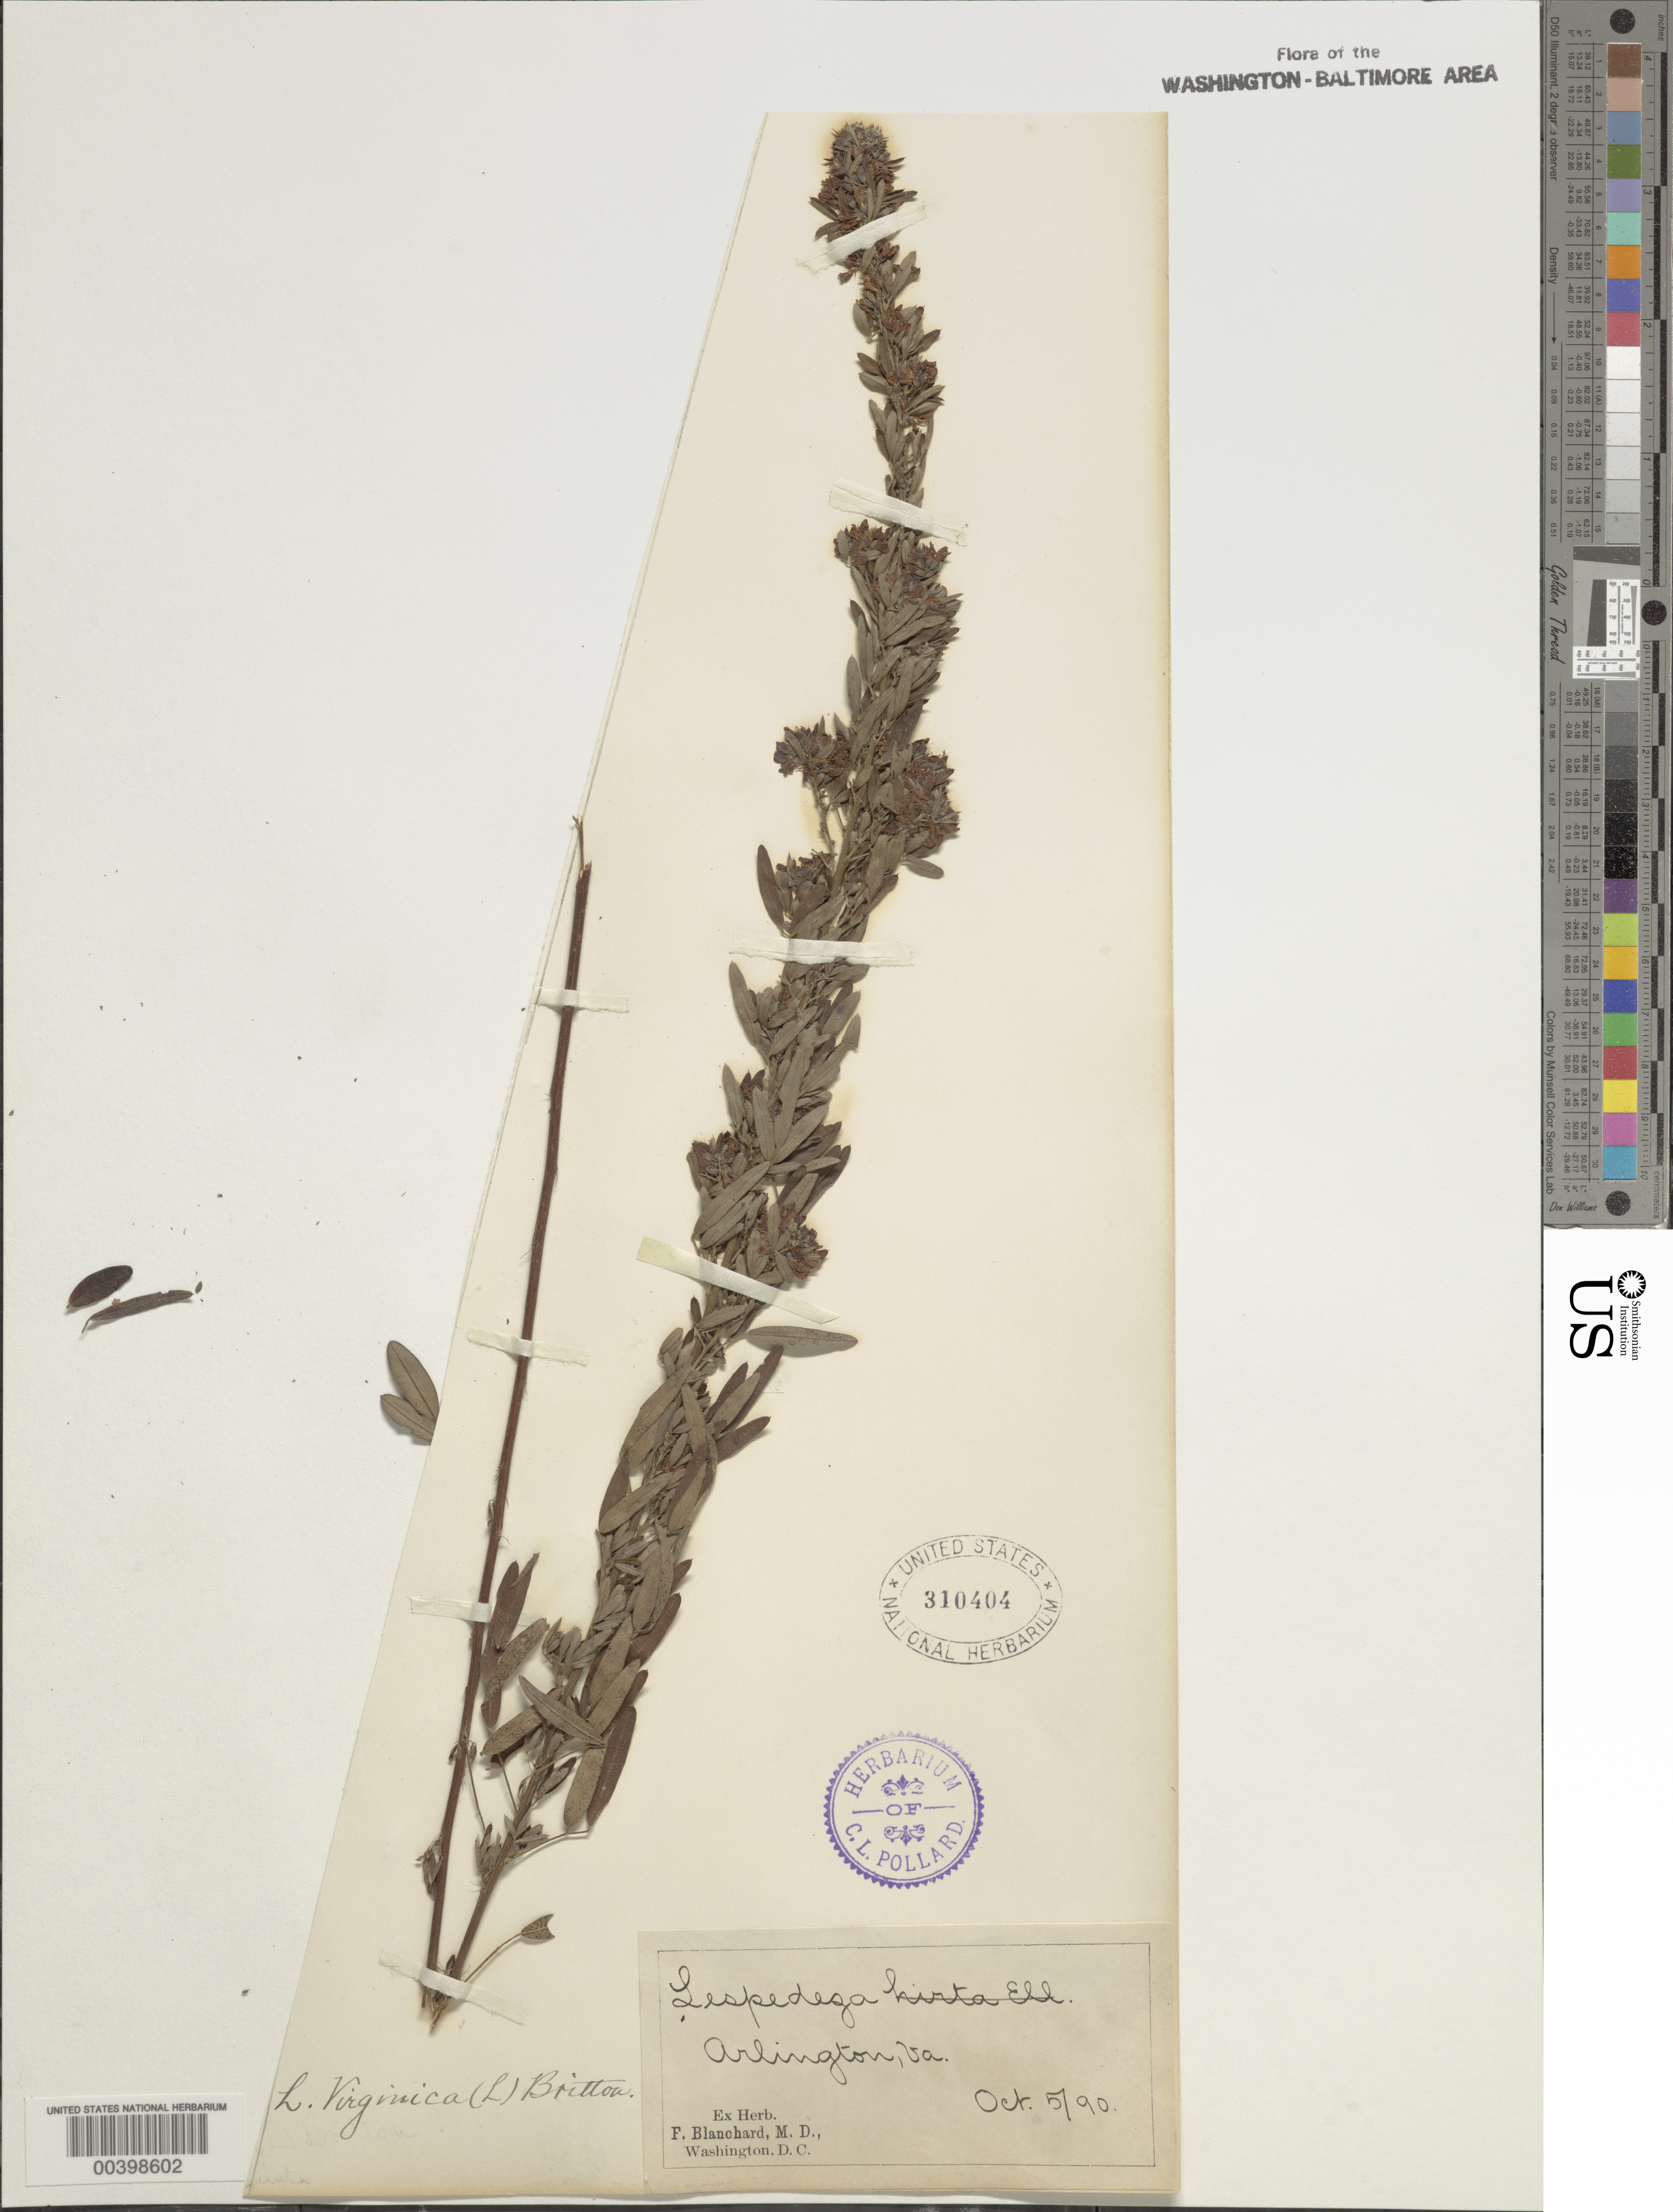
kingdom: Plantae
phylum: Tracheophyta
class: Magnoliopsida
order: Fabales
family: Fabaceae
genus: Lespedeza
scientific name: Lespedeza virginica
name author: (L.) Britton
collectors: F. Blanchard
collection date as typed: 05 Oct 1890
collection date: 1890-10-05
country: United States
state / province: Virginia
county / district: Arlington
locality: Arlington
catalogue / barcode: US 310404